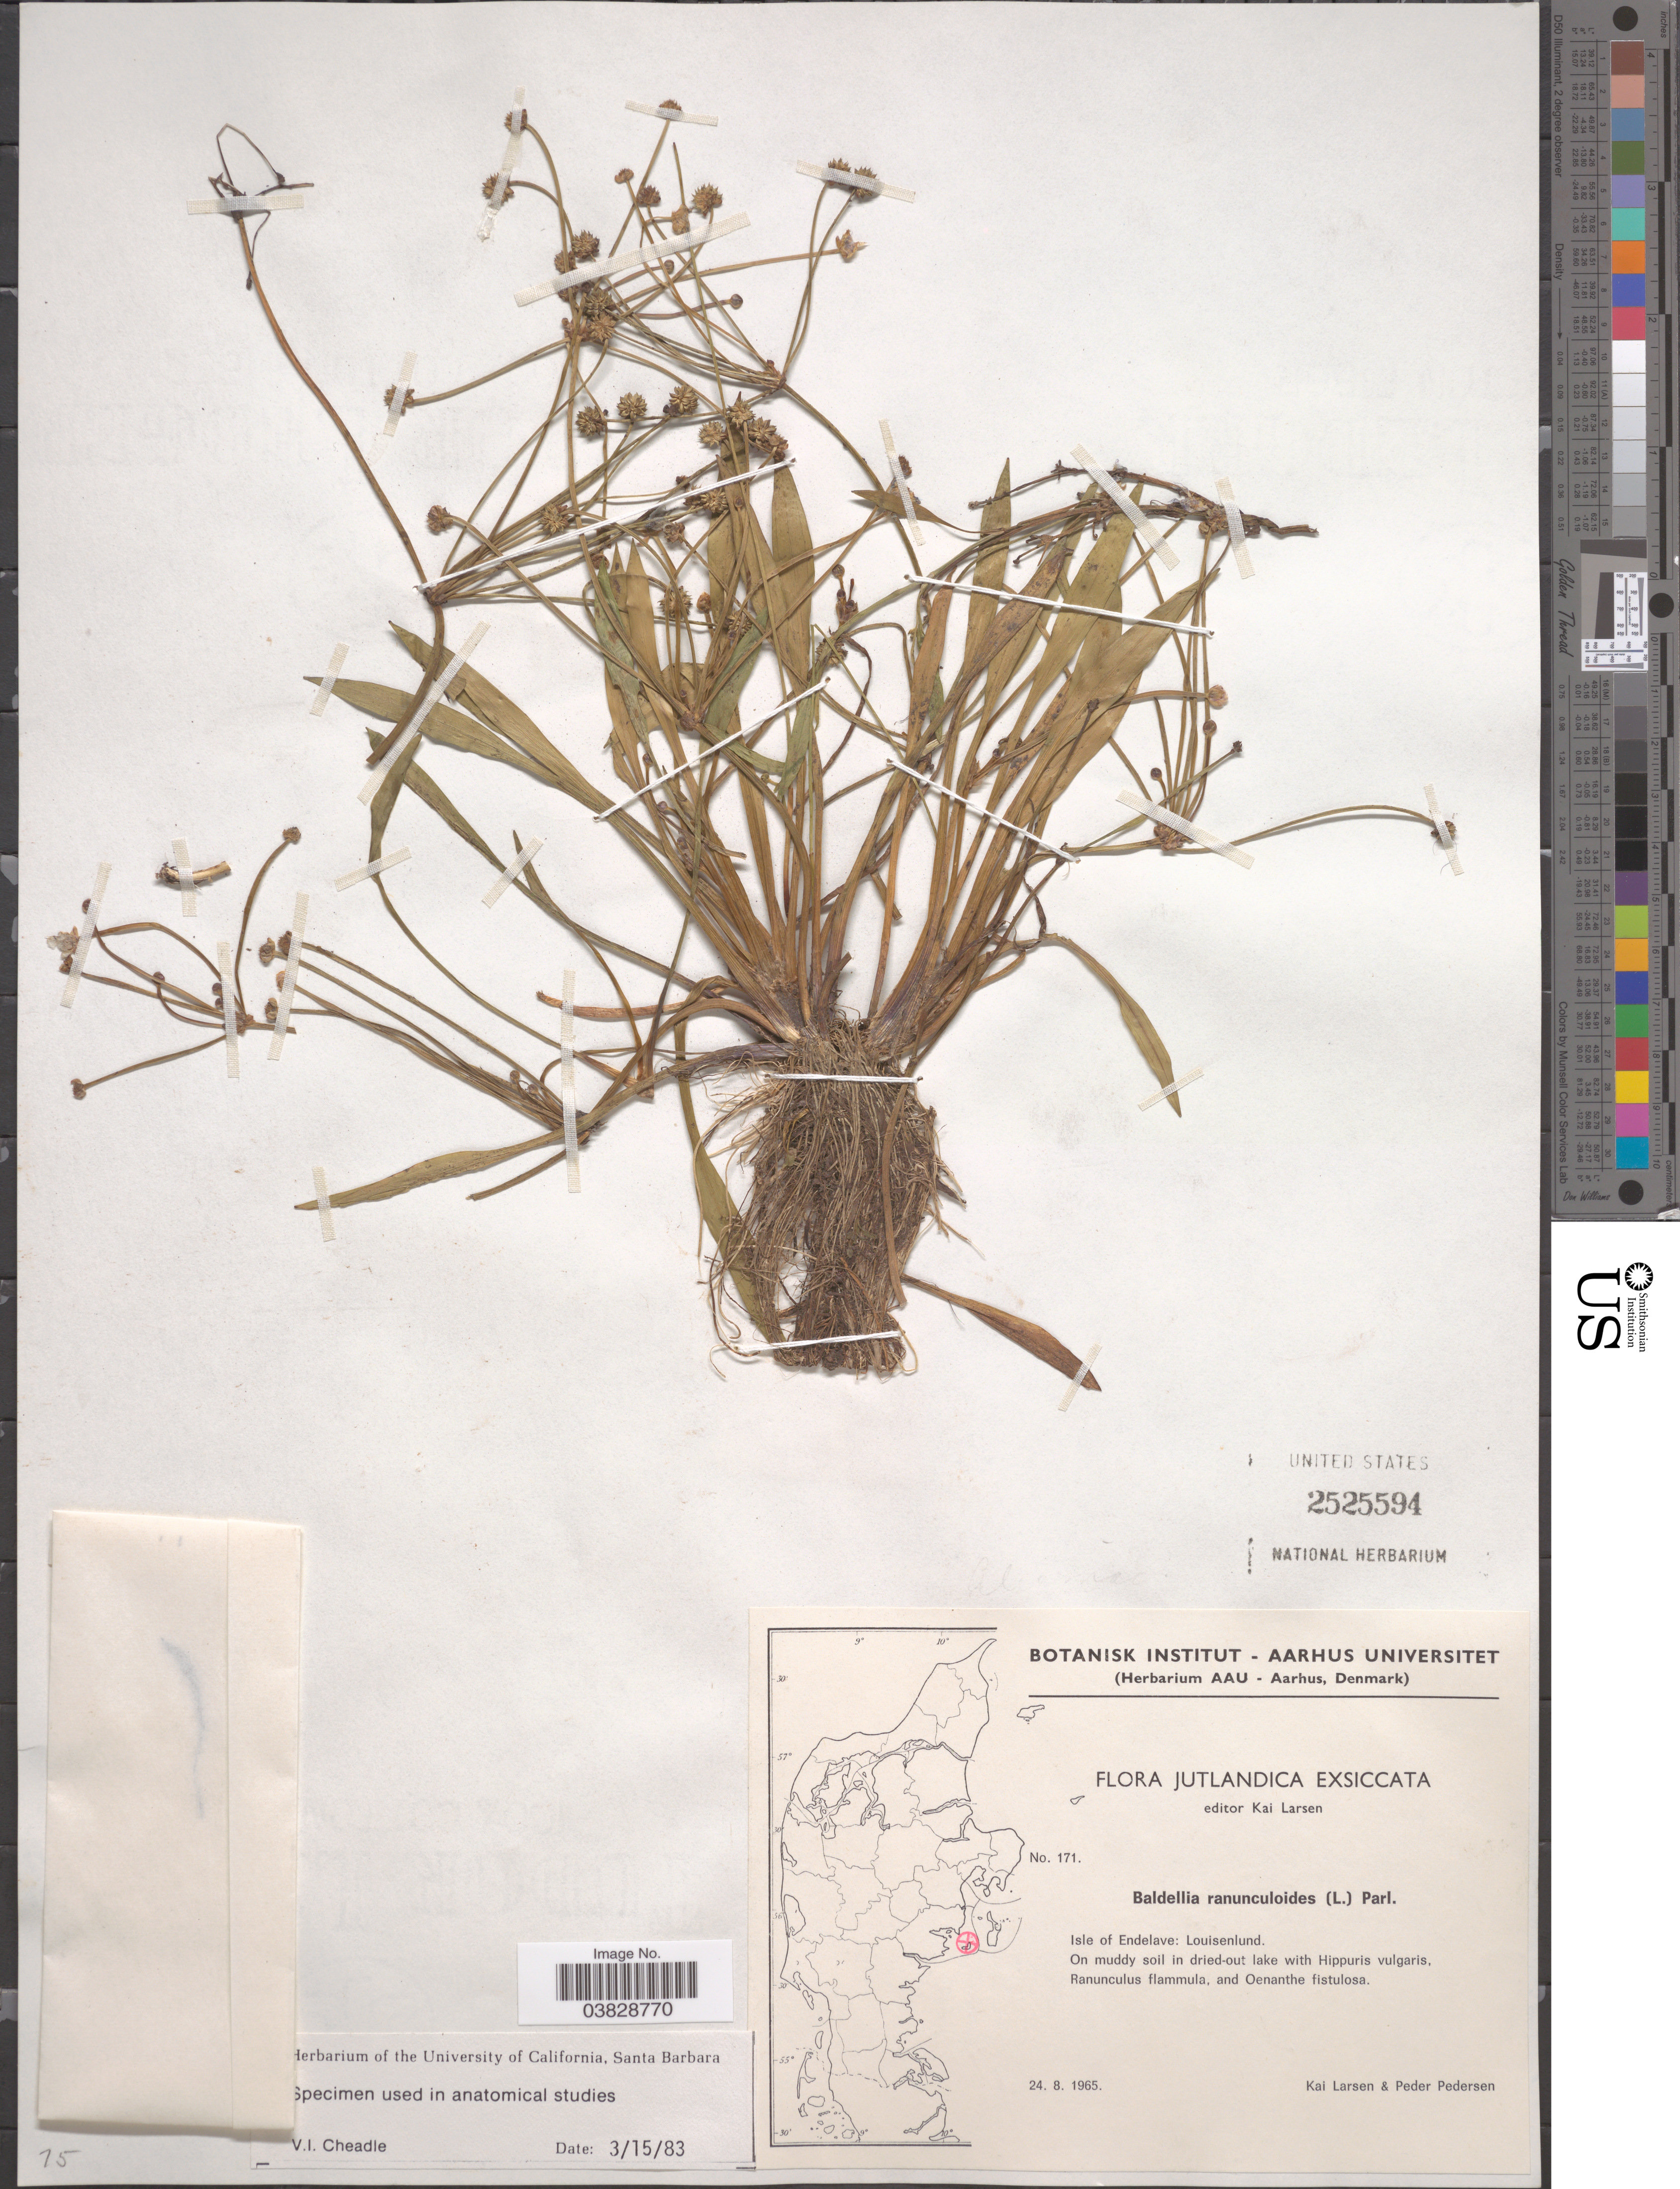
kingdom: Plantae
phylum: Tracheophyta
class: Liliopsida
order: Alismatales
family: Alismataceae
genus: Baldellia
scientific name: Baldellia ranunculoides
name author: (L.) Parl.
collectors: K. Larsen & P. Pedersen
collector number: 171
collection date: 1965-08-24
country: Denmark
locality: Jutlandica. Isle of Endelave: Louisenlund.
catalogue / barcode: US 2525594